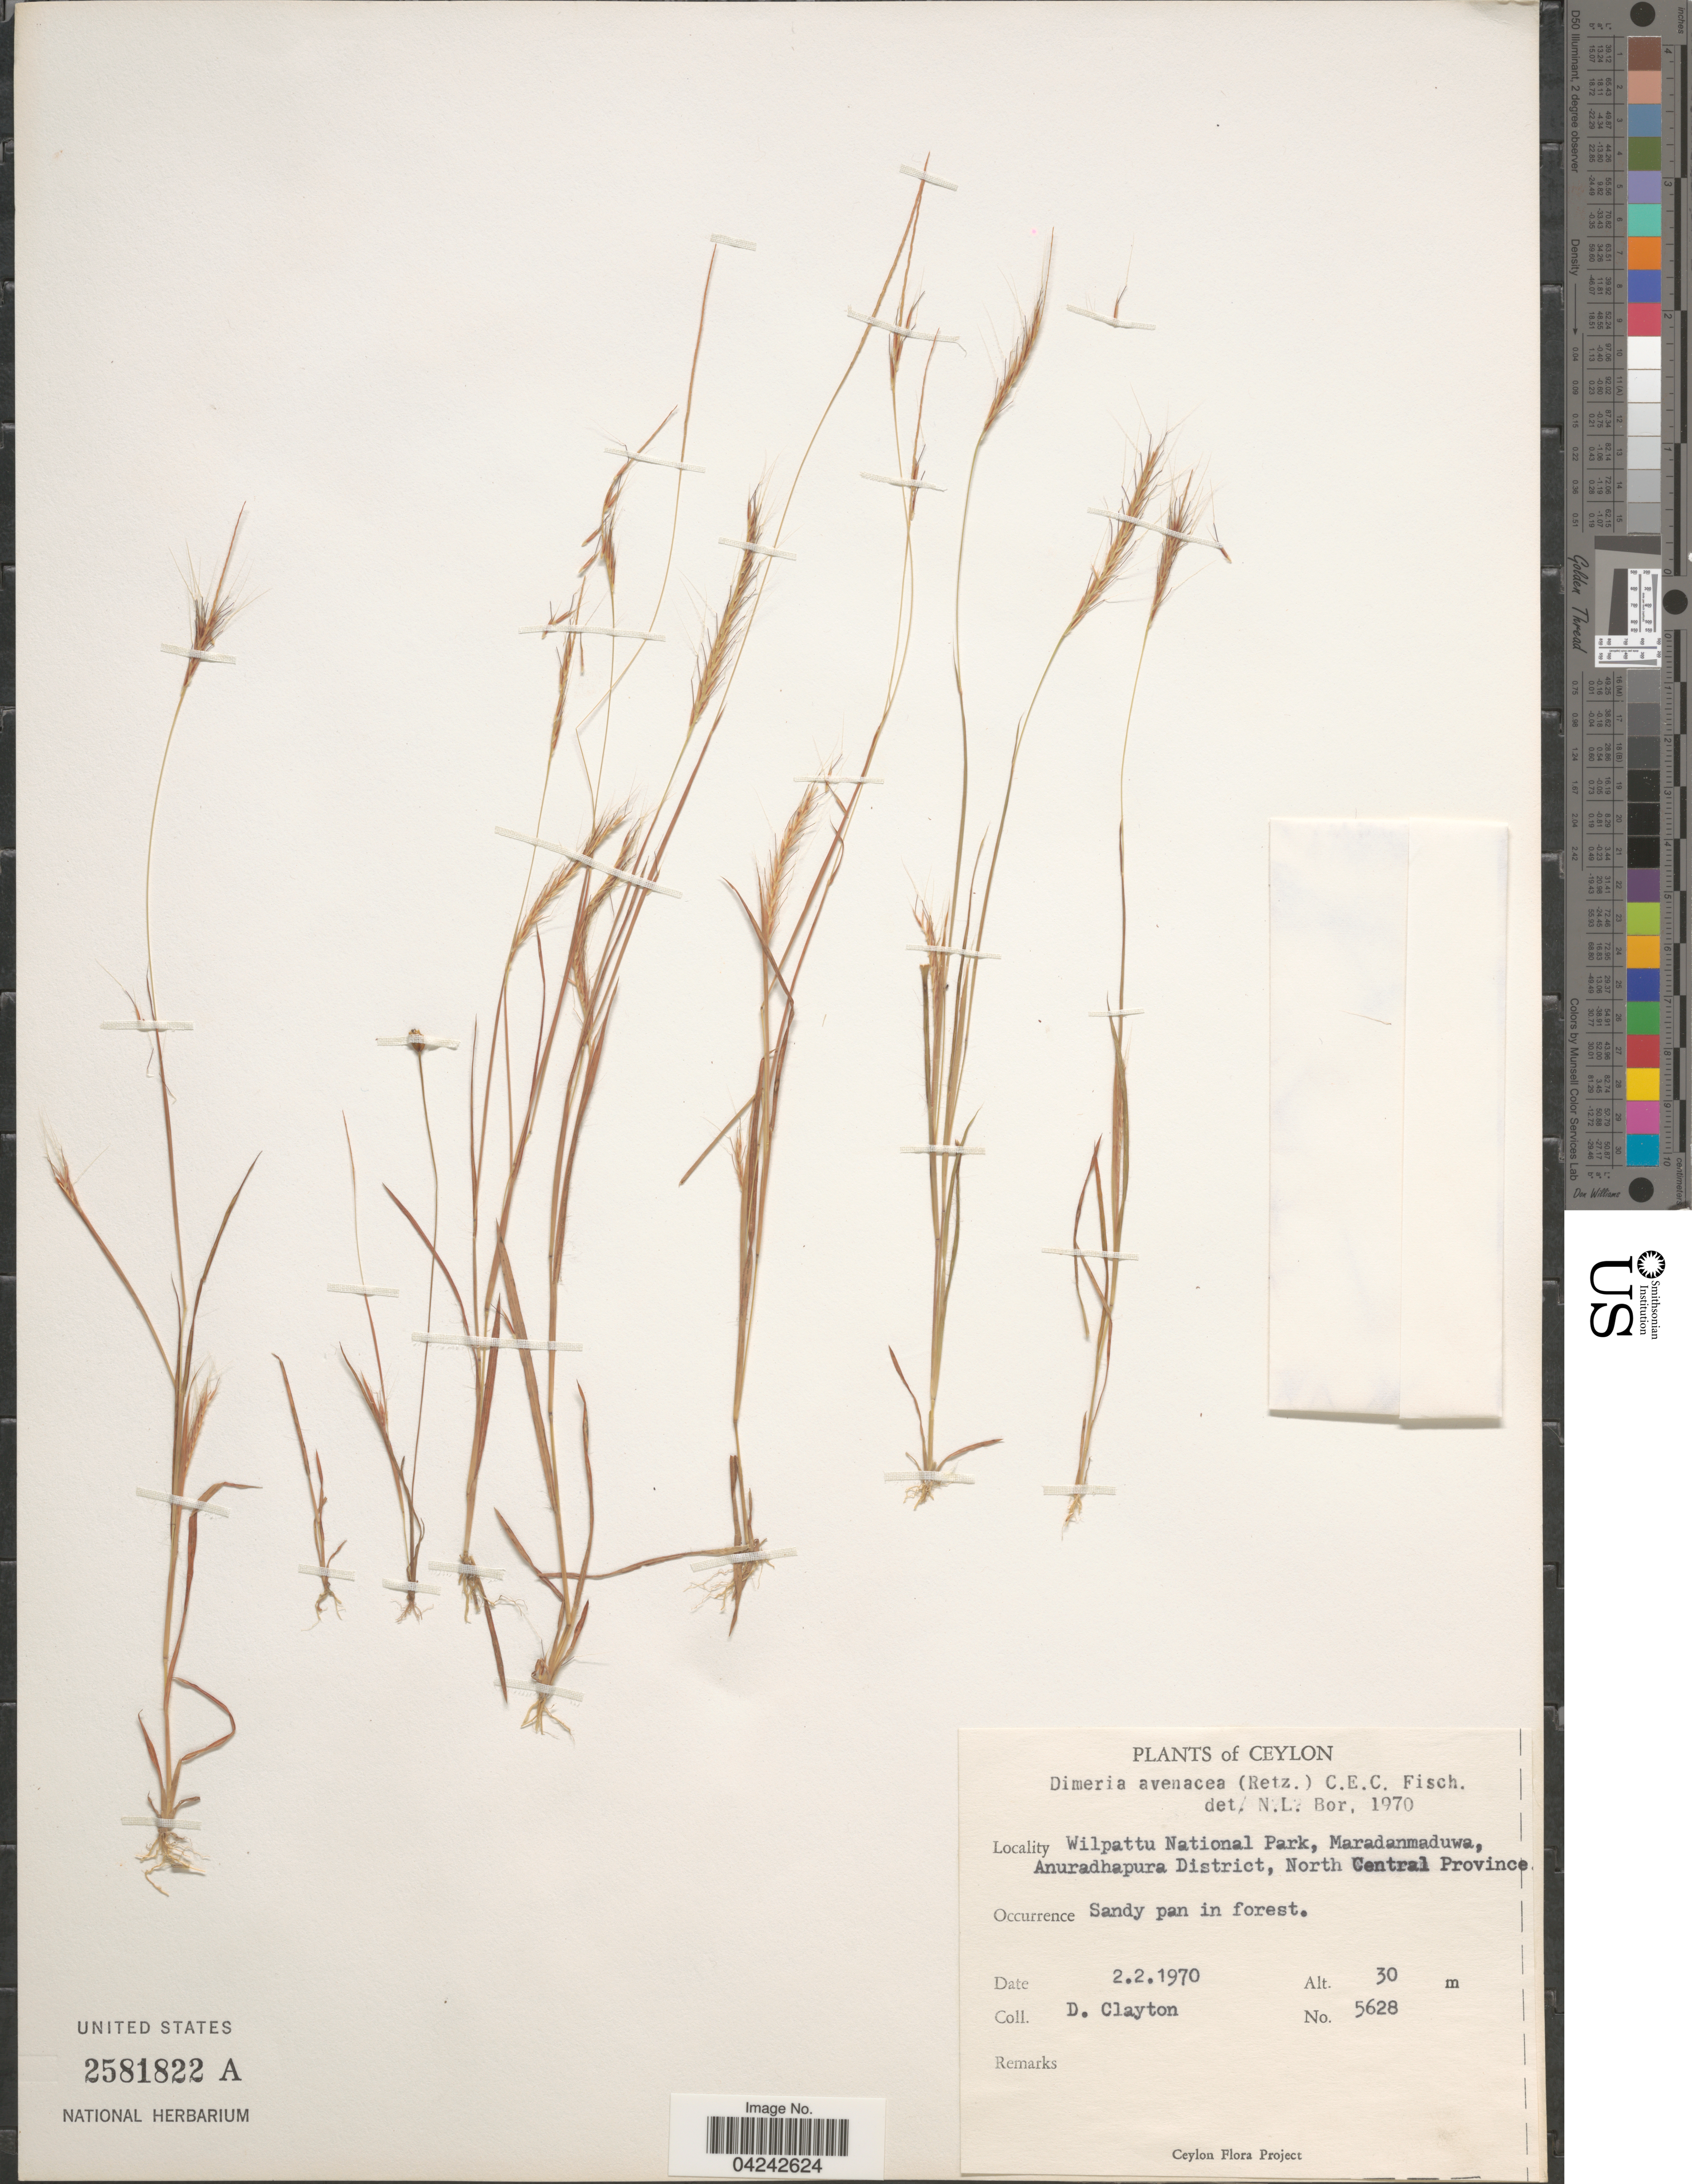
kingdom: Plantae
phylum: Tracheophyta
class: Liliopsida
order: Poales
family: Poaceae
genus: Dimeria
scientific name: Dimeria avenacea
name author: (Retz.) C.E.C. Fisch.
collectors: D. Clayton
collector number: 5628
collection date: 1970-02-02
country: Sri Lanka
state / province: North Central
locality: Ceylon. Wilpattu National Park, Maradanmaduwa, Anuradhapura District.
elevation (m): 30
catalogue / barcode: US 2581822A